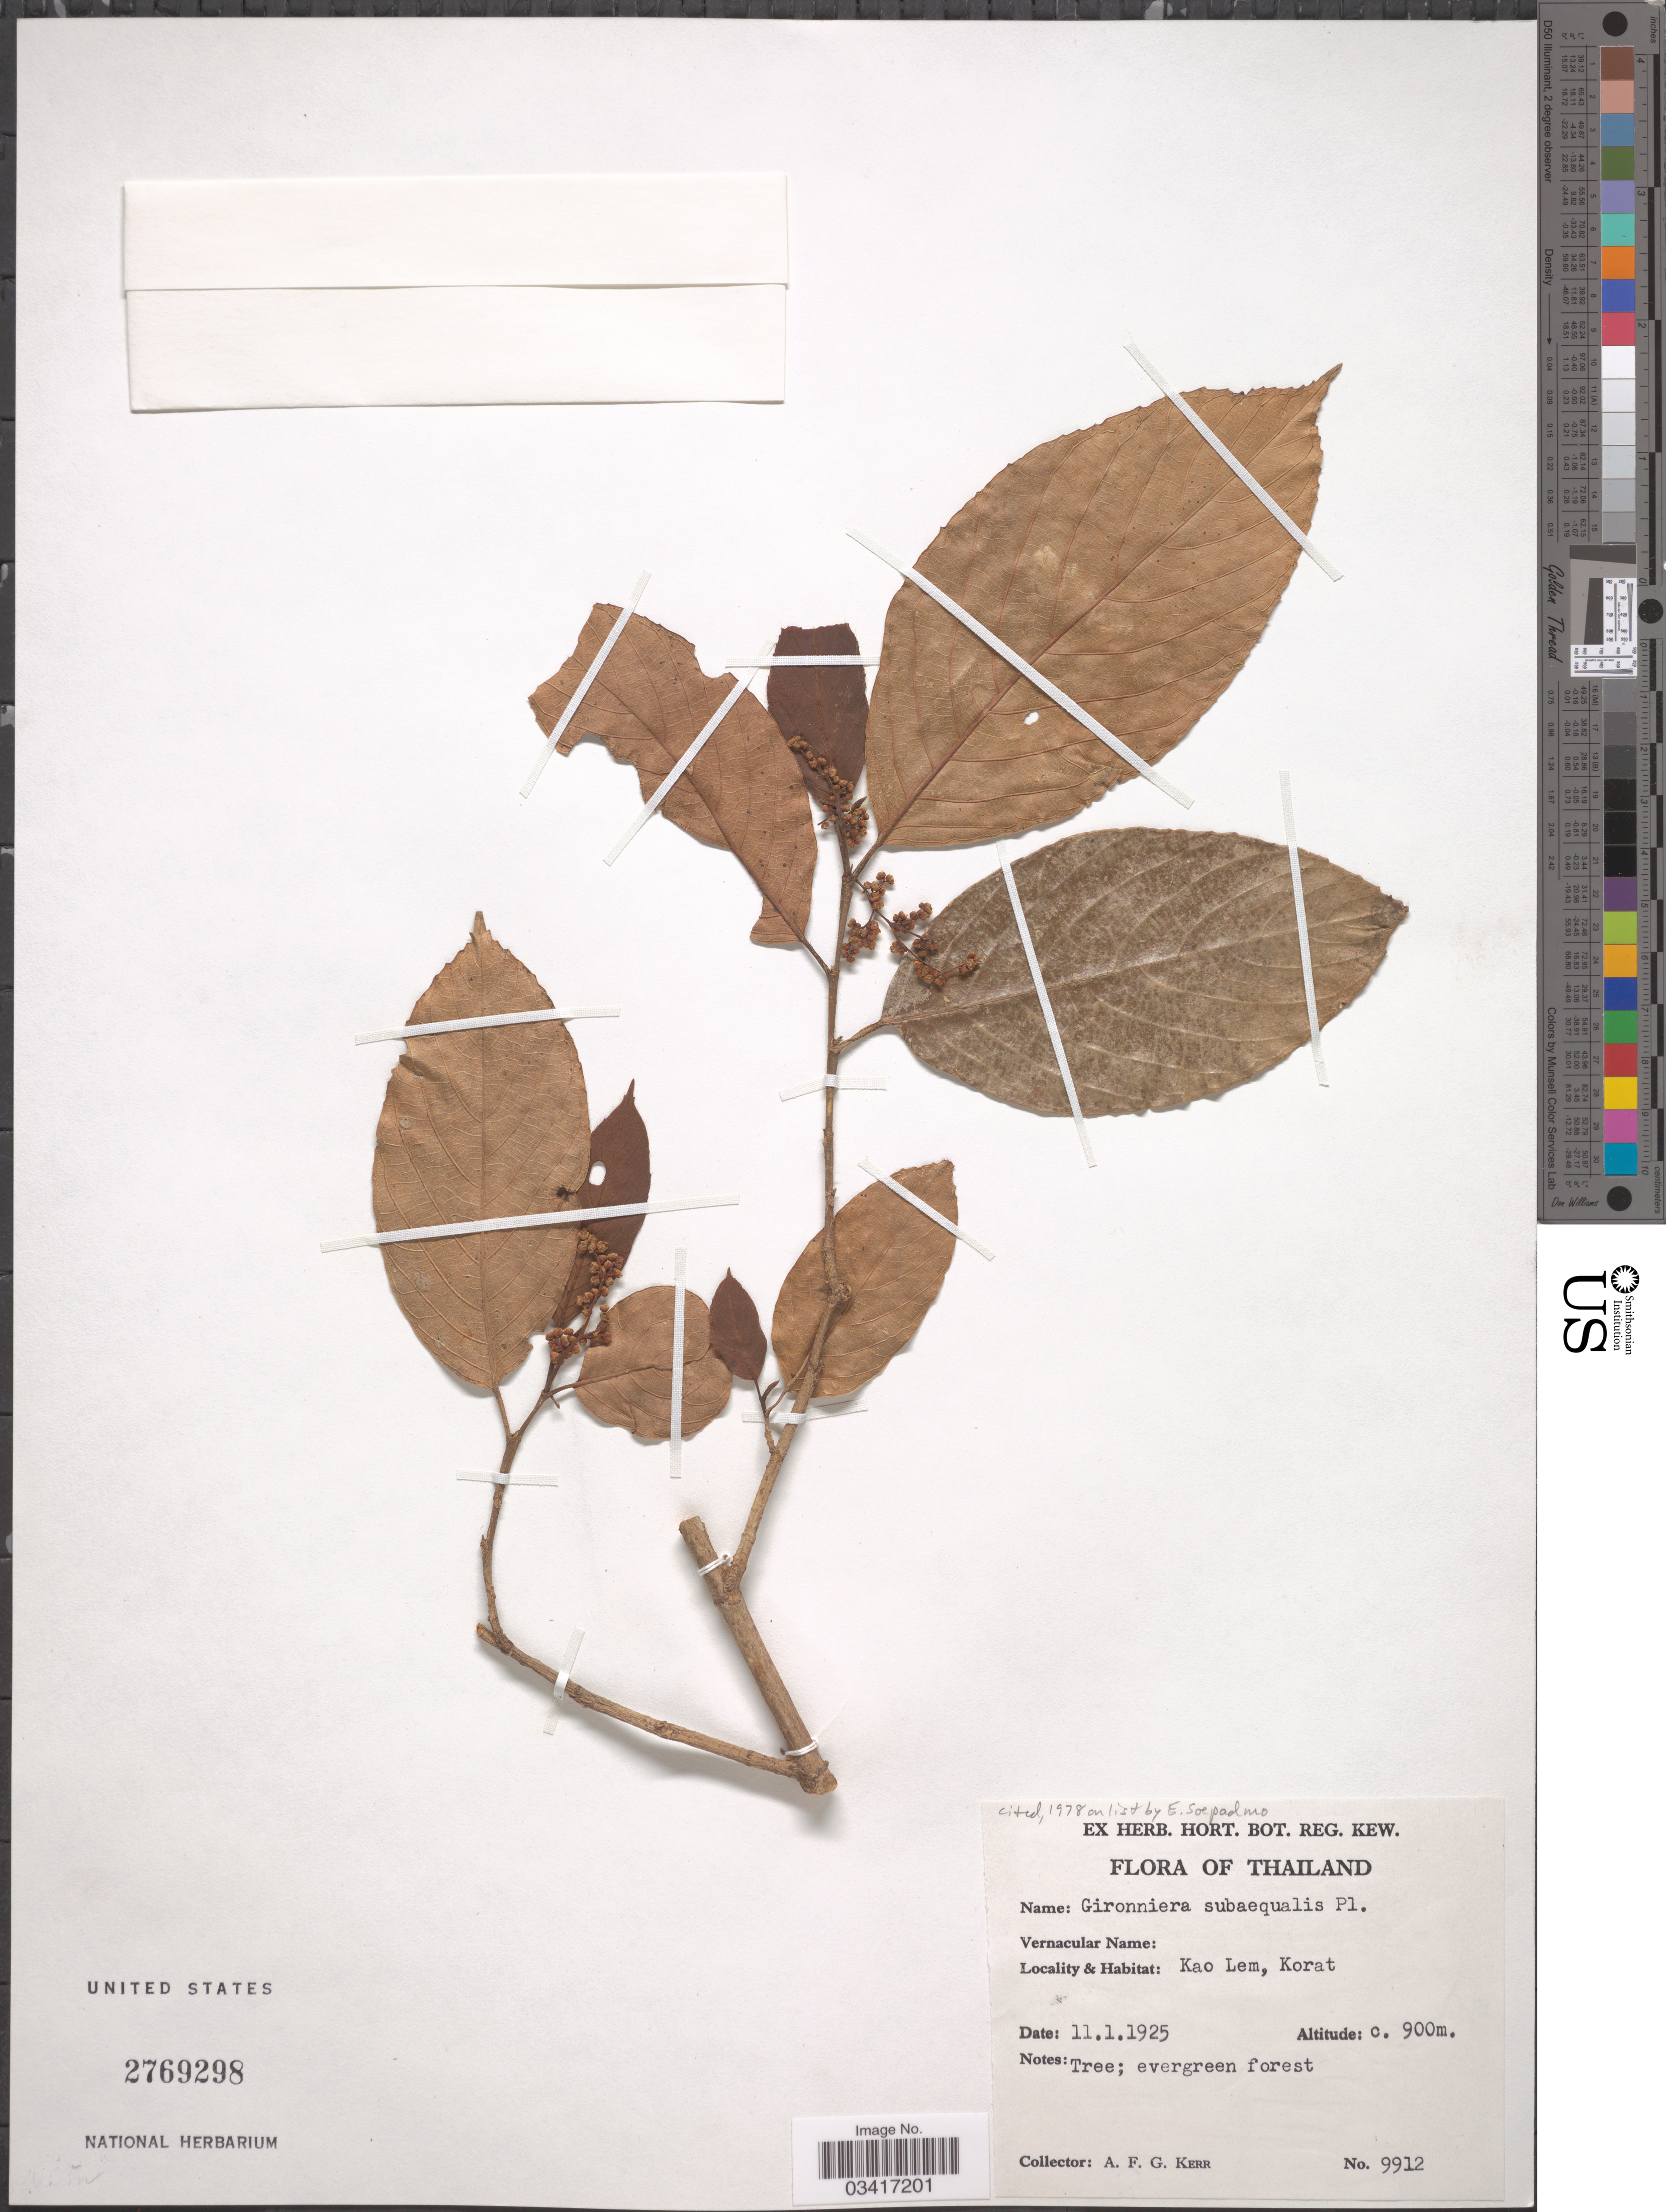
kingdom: Plantae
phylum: Tracheophyta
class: Magnoliopsida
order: Rosales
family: Cannabaceae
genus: Gironniera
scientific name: Gironniera subaequalis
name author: Planch.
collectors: A. F. G. Kerr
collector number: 9912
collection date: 1925-01-11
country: Thailand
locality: Kao Lem, Korat.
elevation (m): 900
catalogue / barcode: US 2769298